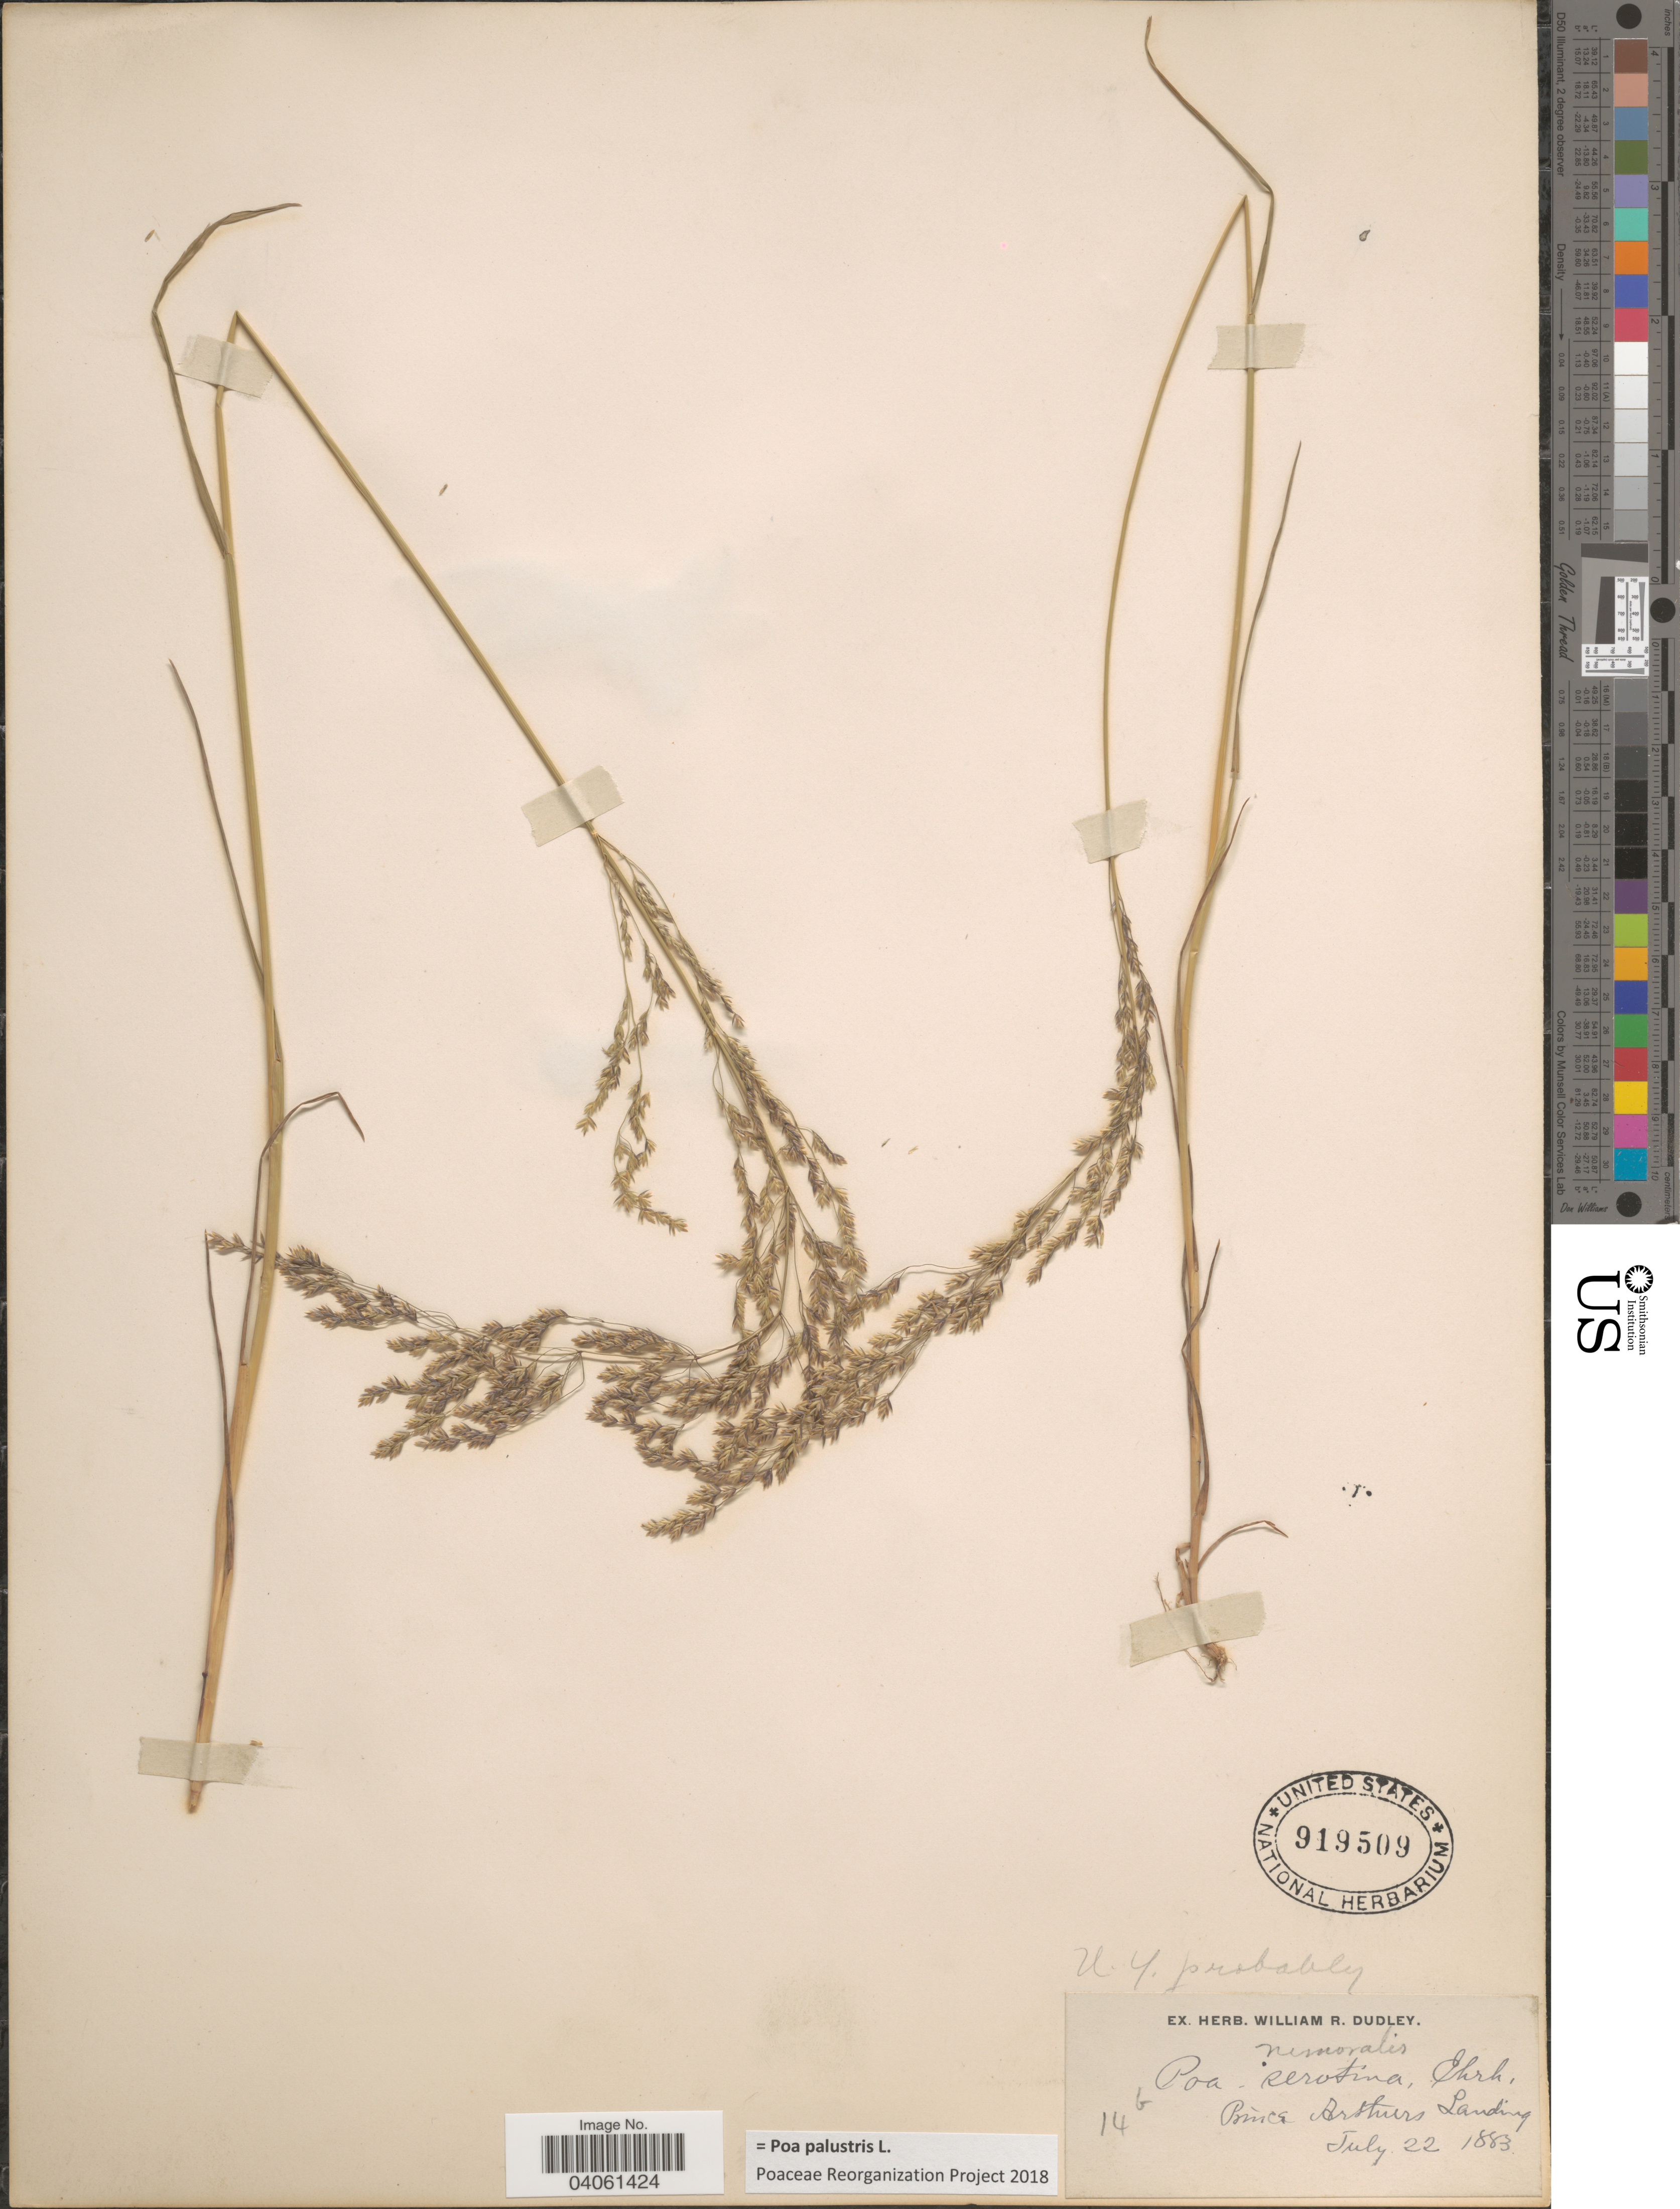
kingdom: Plantae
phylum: Tracheophyta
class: Liliopsida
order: Poales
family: Poaceae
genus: Poa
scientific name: Poa palustris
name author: L.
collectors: Ex herb. William R. Dudley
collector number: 14b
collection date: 1883-07-22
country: United States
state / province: New York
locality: N. Y. probably. Prince Arthurs Landing.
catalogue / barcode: US 919509